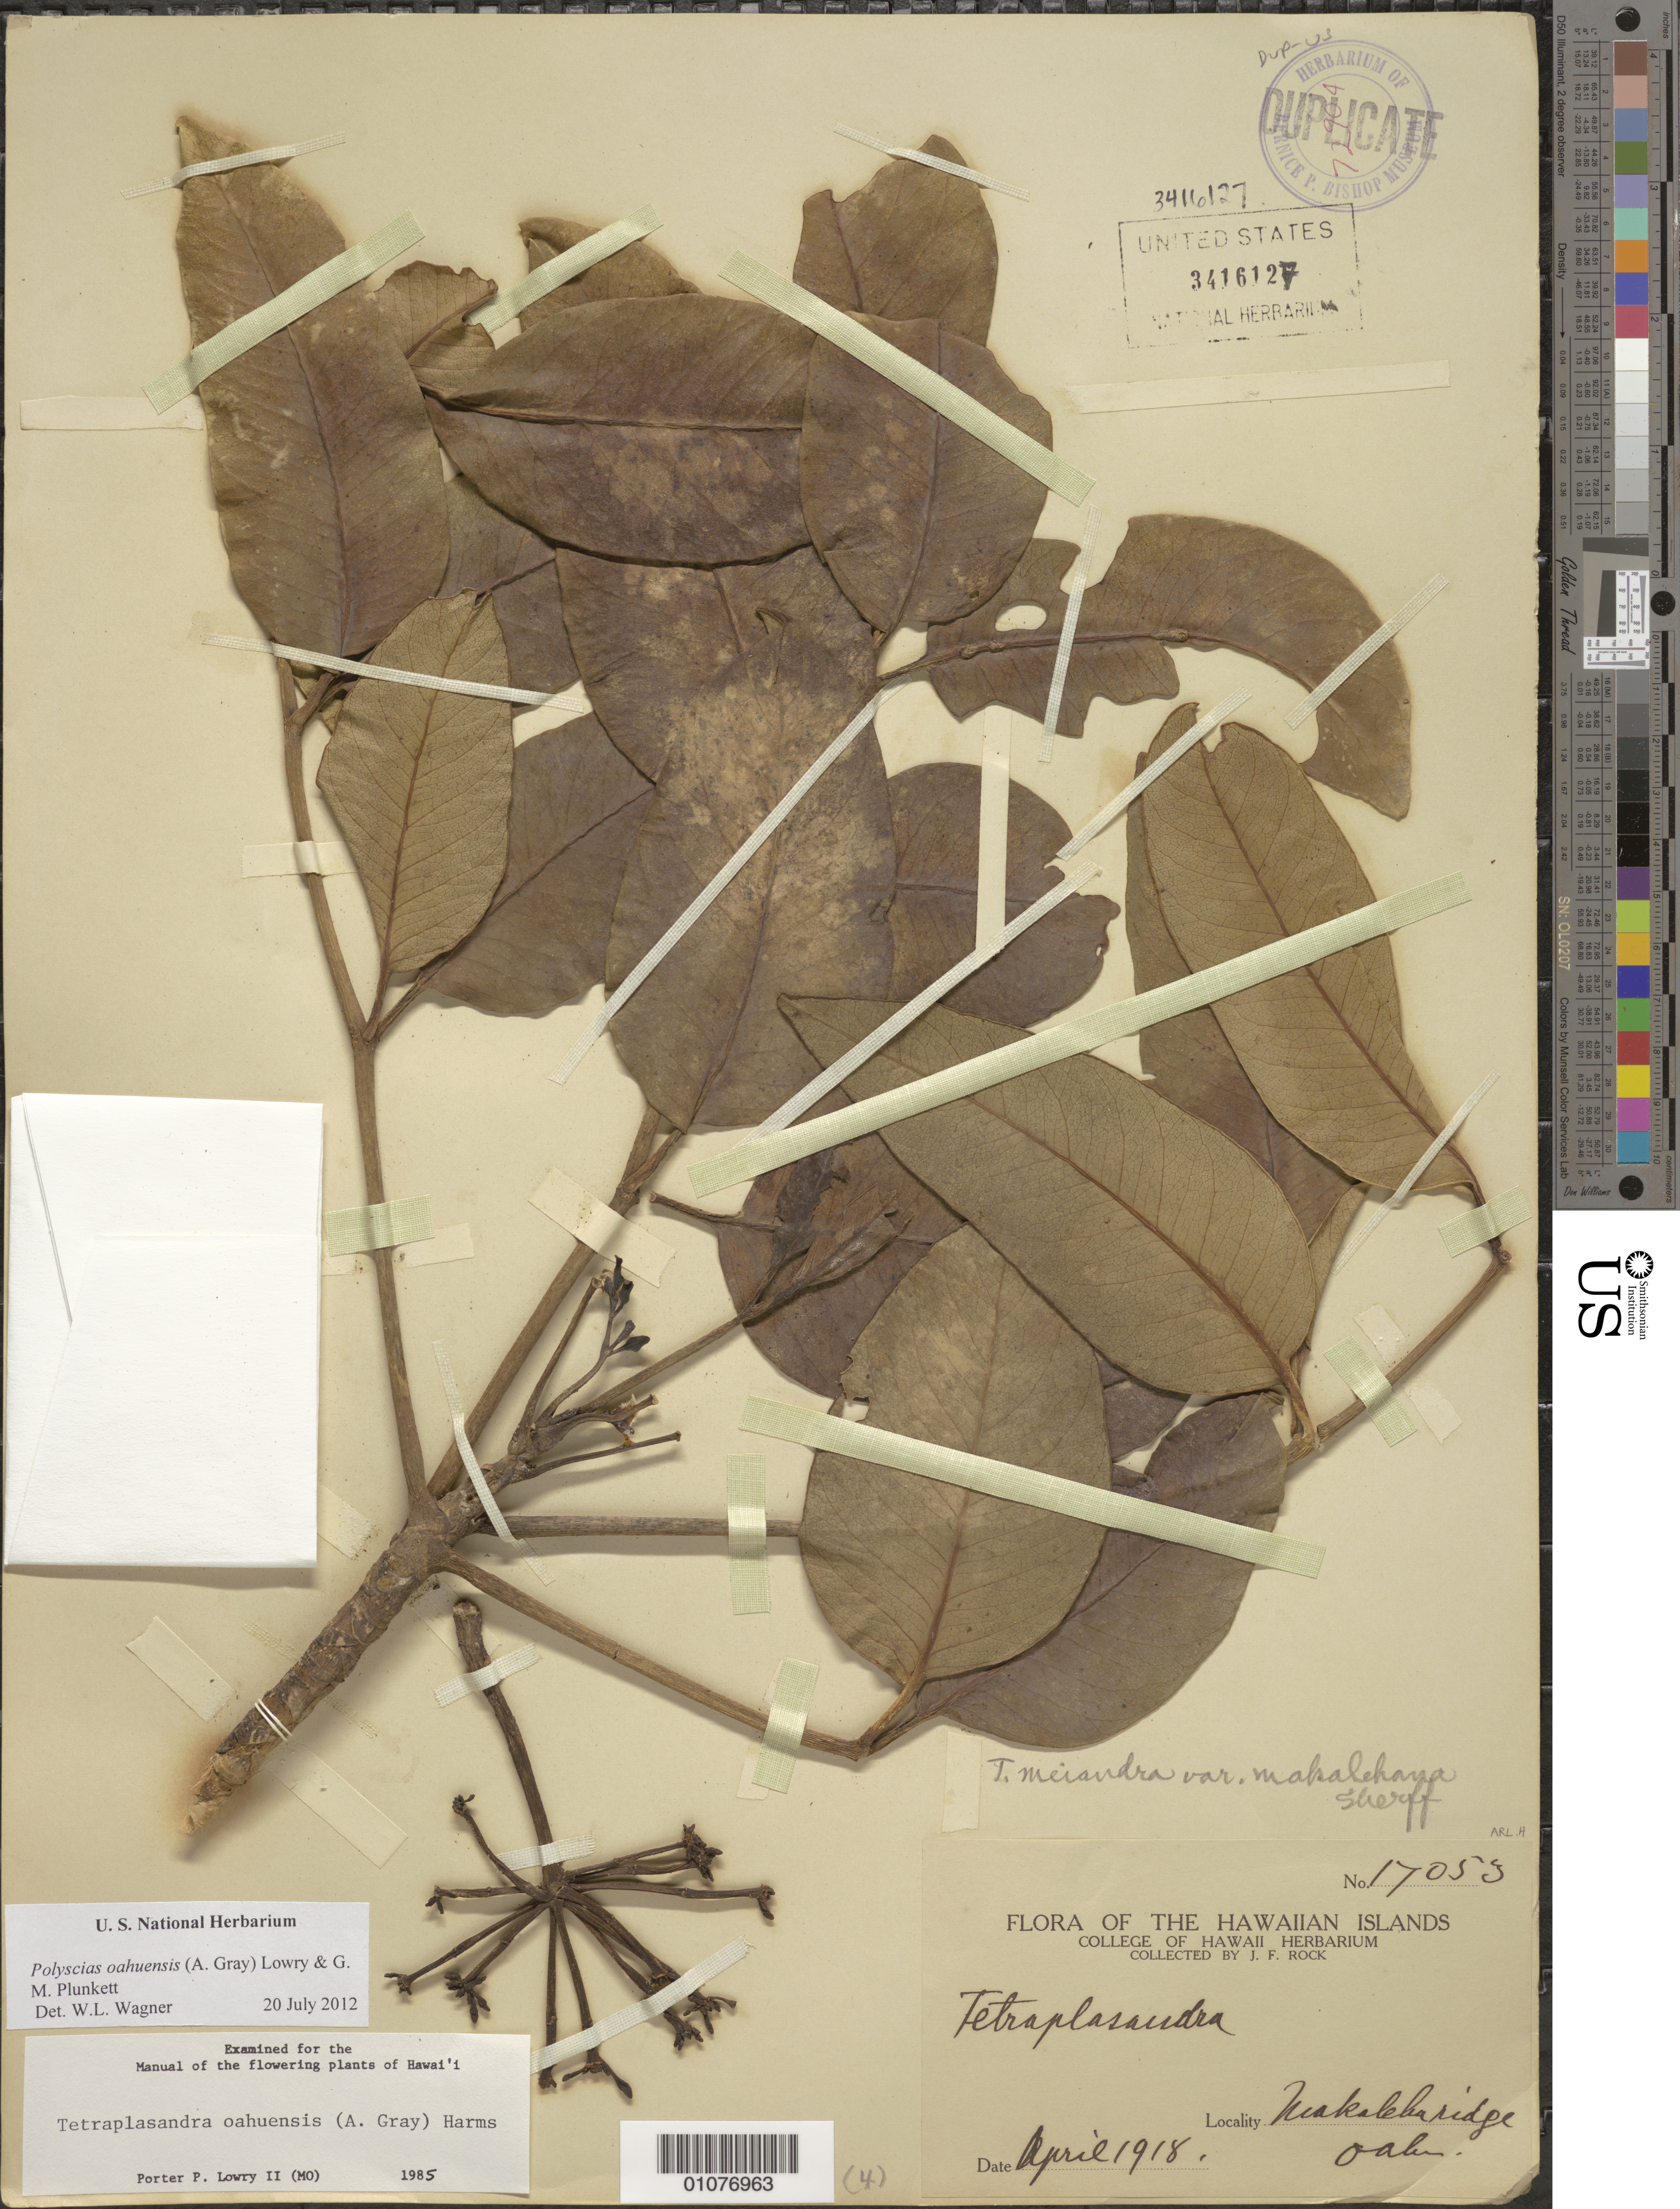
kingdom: Plantae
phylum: Tracheophyta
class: Magnoliopsida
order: Apiales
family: Araliaceae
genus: Polyscias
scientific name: Polyscias oahuensis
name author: (A. Gray) Lowry & G. M. Plunkett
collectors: J. F. Rock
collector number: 17053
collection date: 1918-04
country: United States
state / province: Hawaii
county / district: Honolulu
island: Oahu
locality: Makaleha ridge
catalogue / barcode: US 3416127